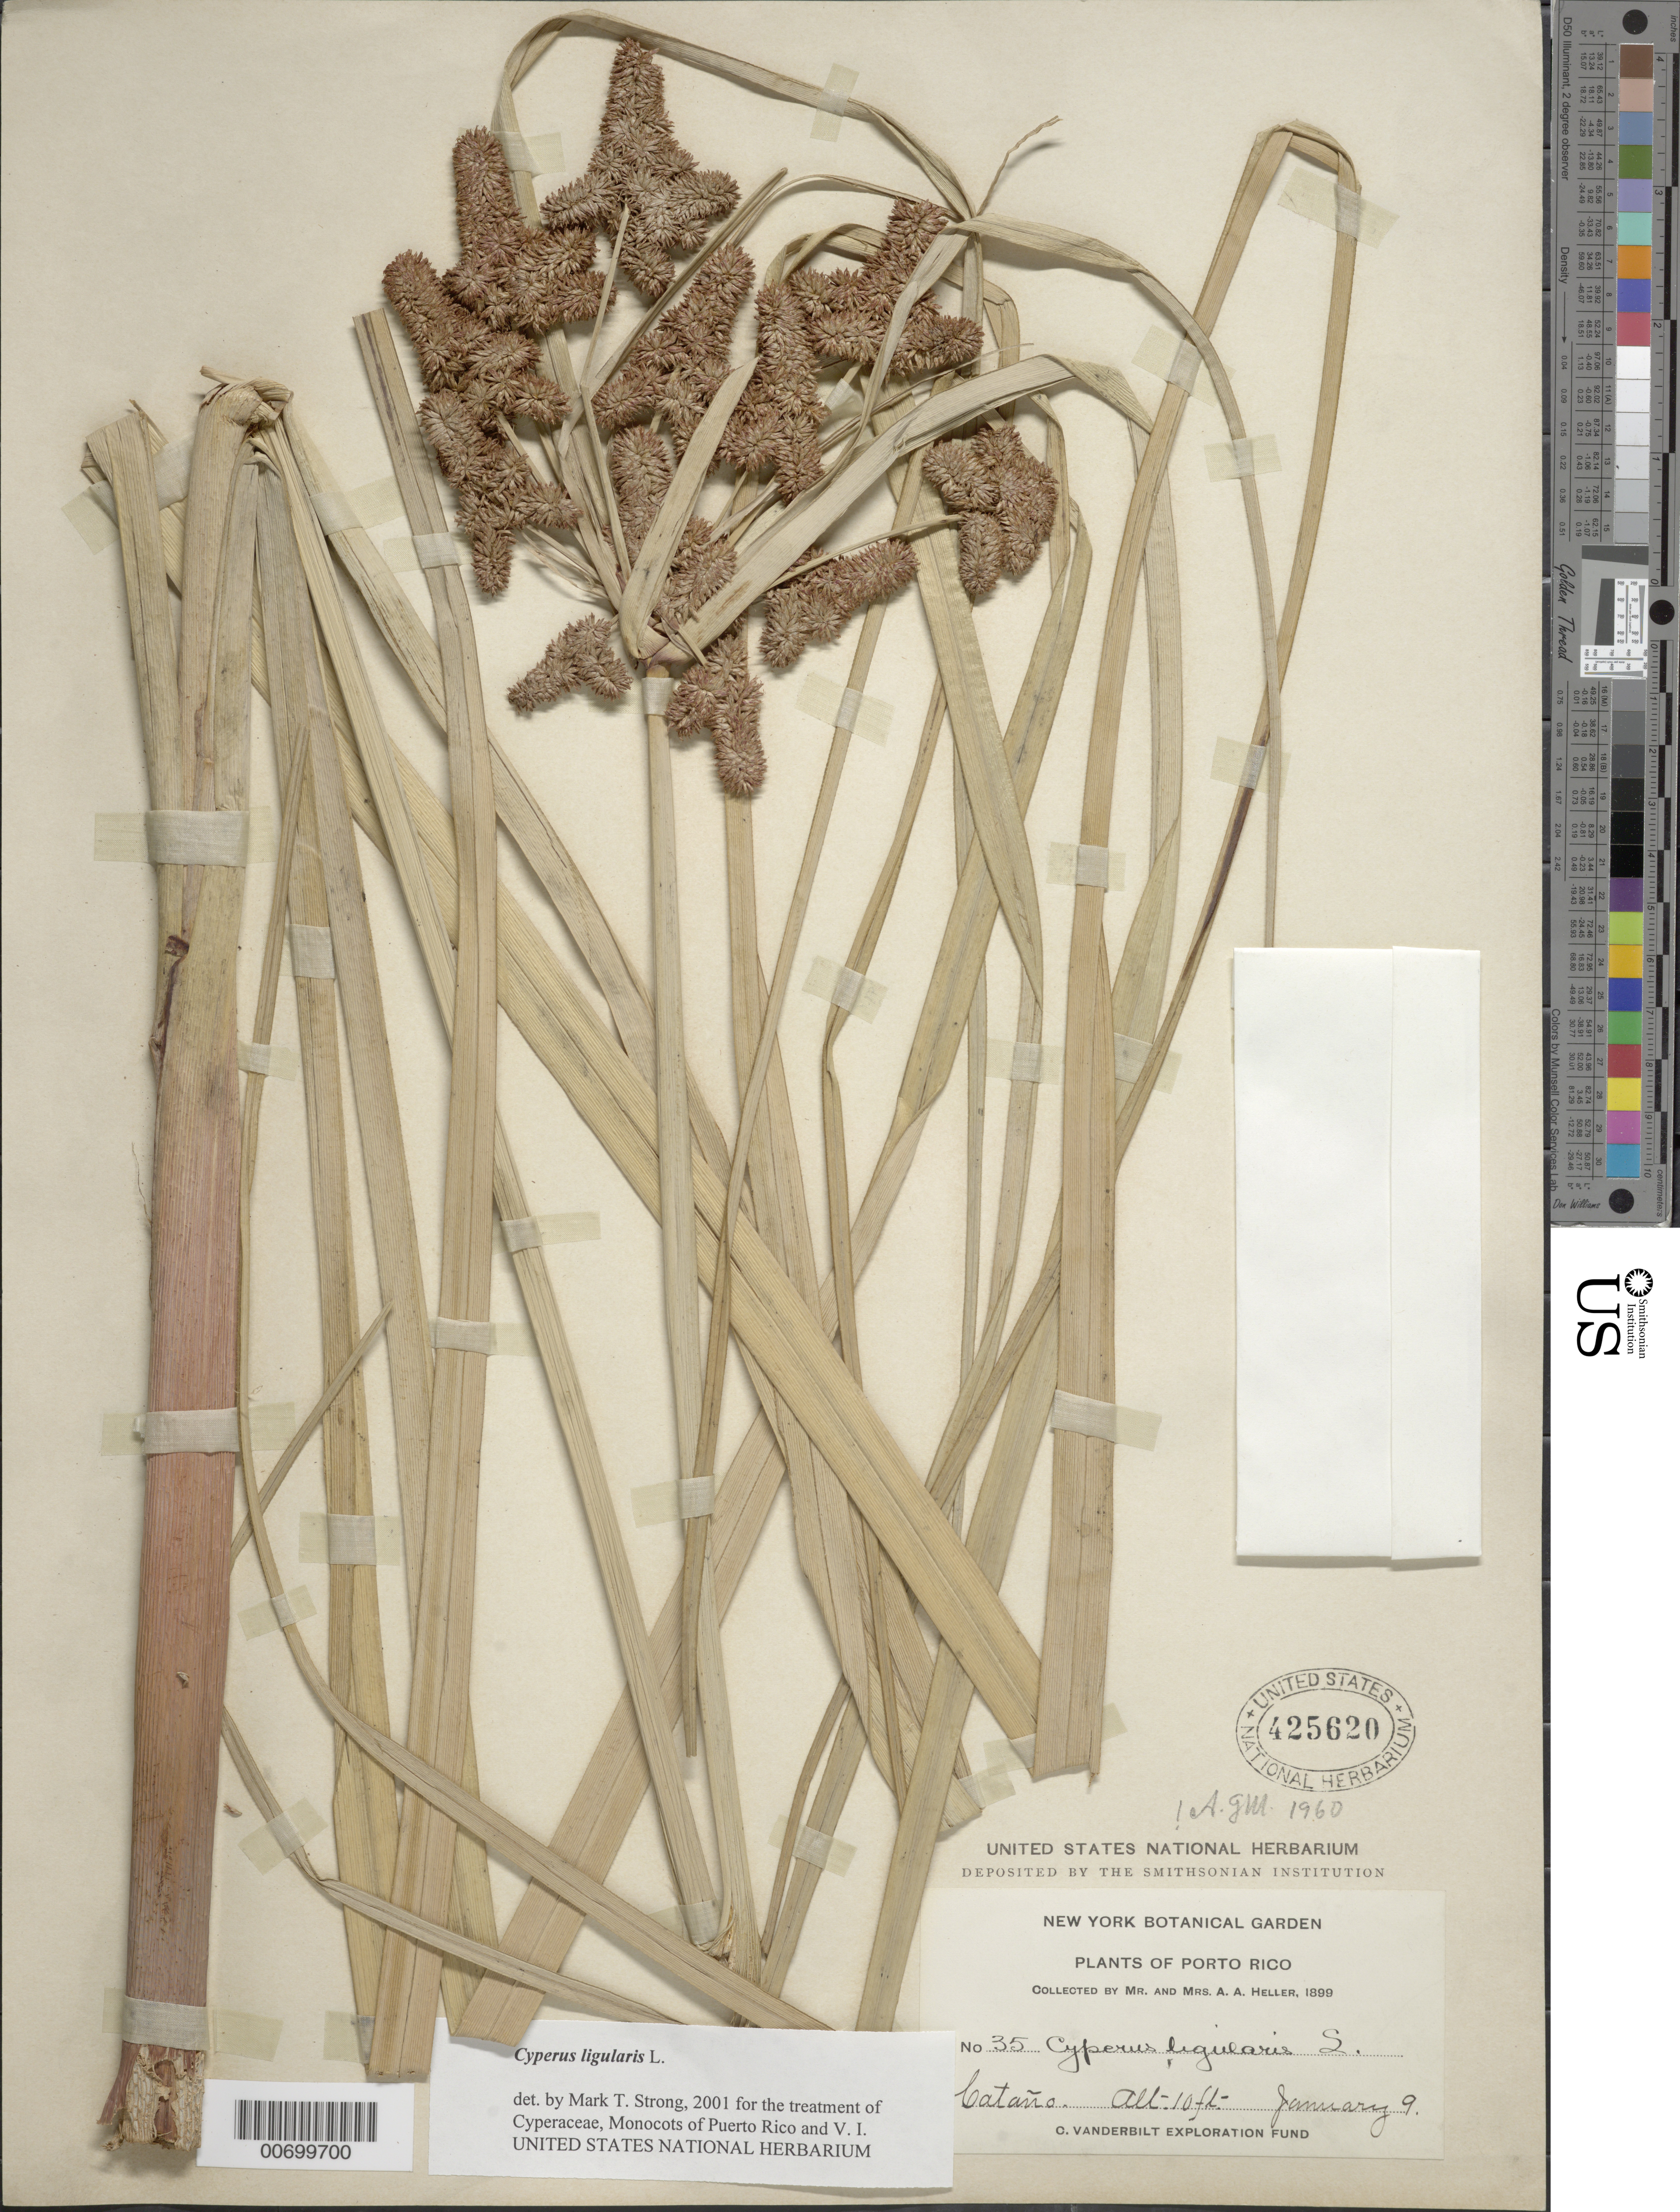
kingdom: Plantae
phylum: Tracheophyta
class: Liliopsida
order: Poales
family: Cyperaceae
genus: Cyperus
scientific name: Cyperus ligularis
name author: L.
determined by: Strong, M. T., (US), Smithsonian Institution - National Museum of Natural History (UNITED STATES)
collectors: A. A. Heller & E. G. Heller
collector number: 35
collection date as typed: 09 Jan 1899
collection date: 1899-01-09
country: Puerto Rico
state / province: Cataño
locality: Cataño.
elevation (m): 3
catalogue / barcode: US 425620